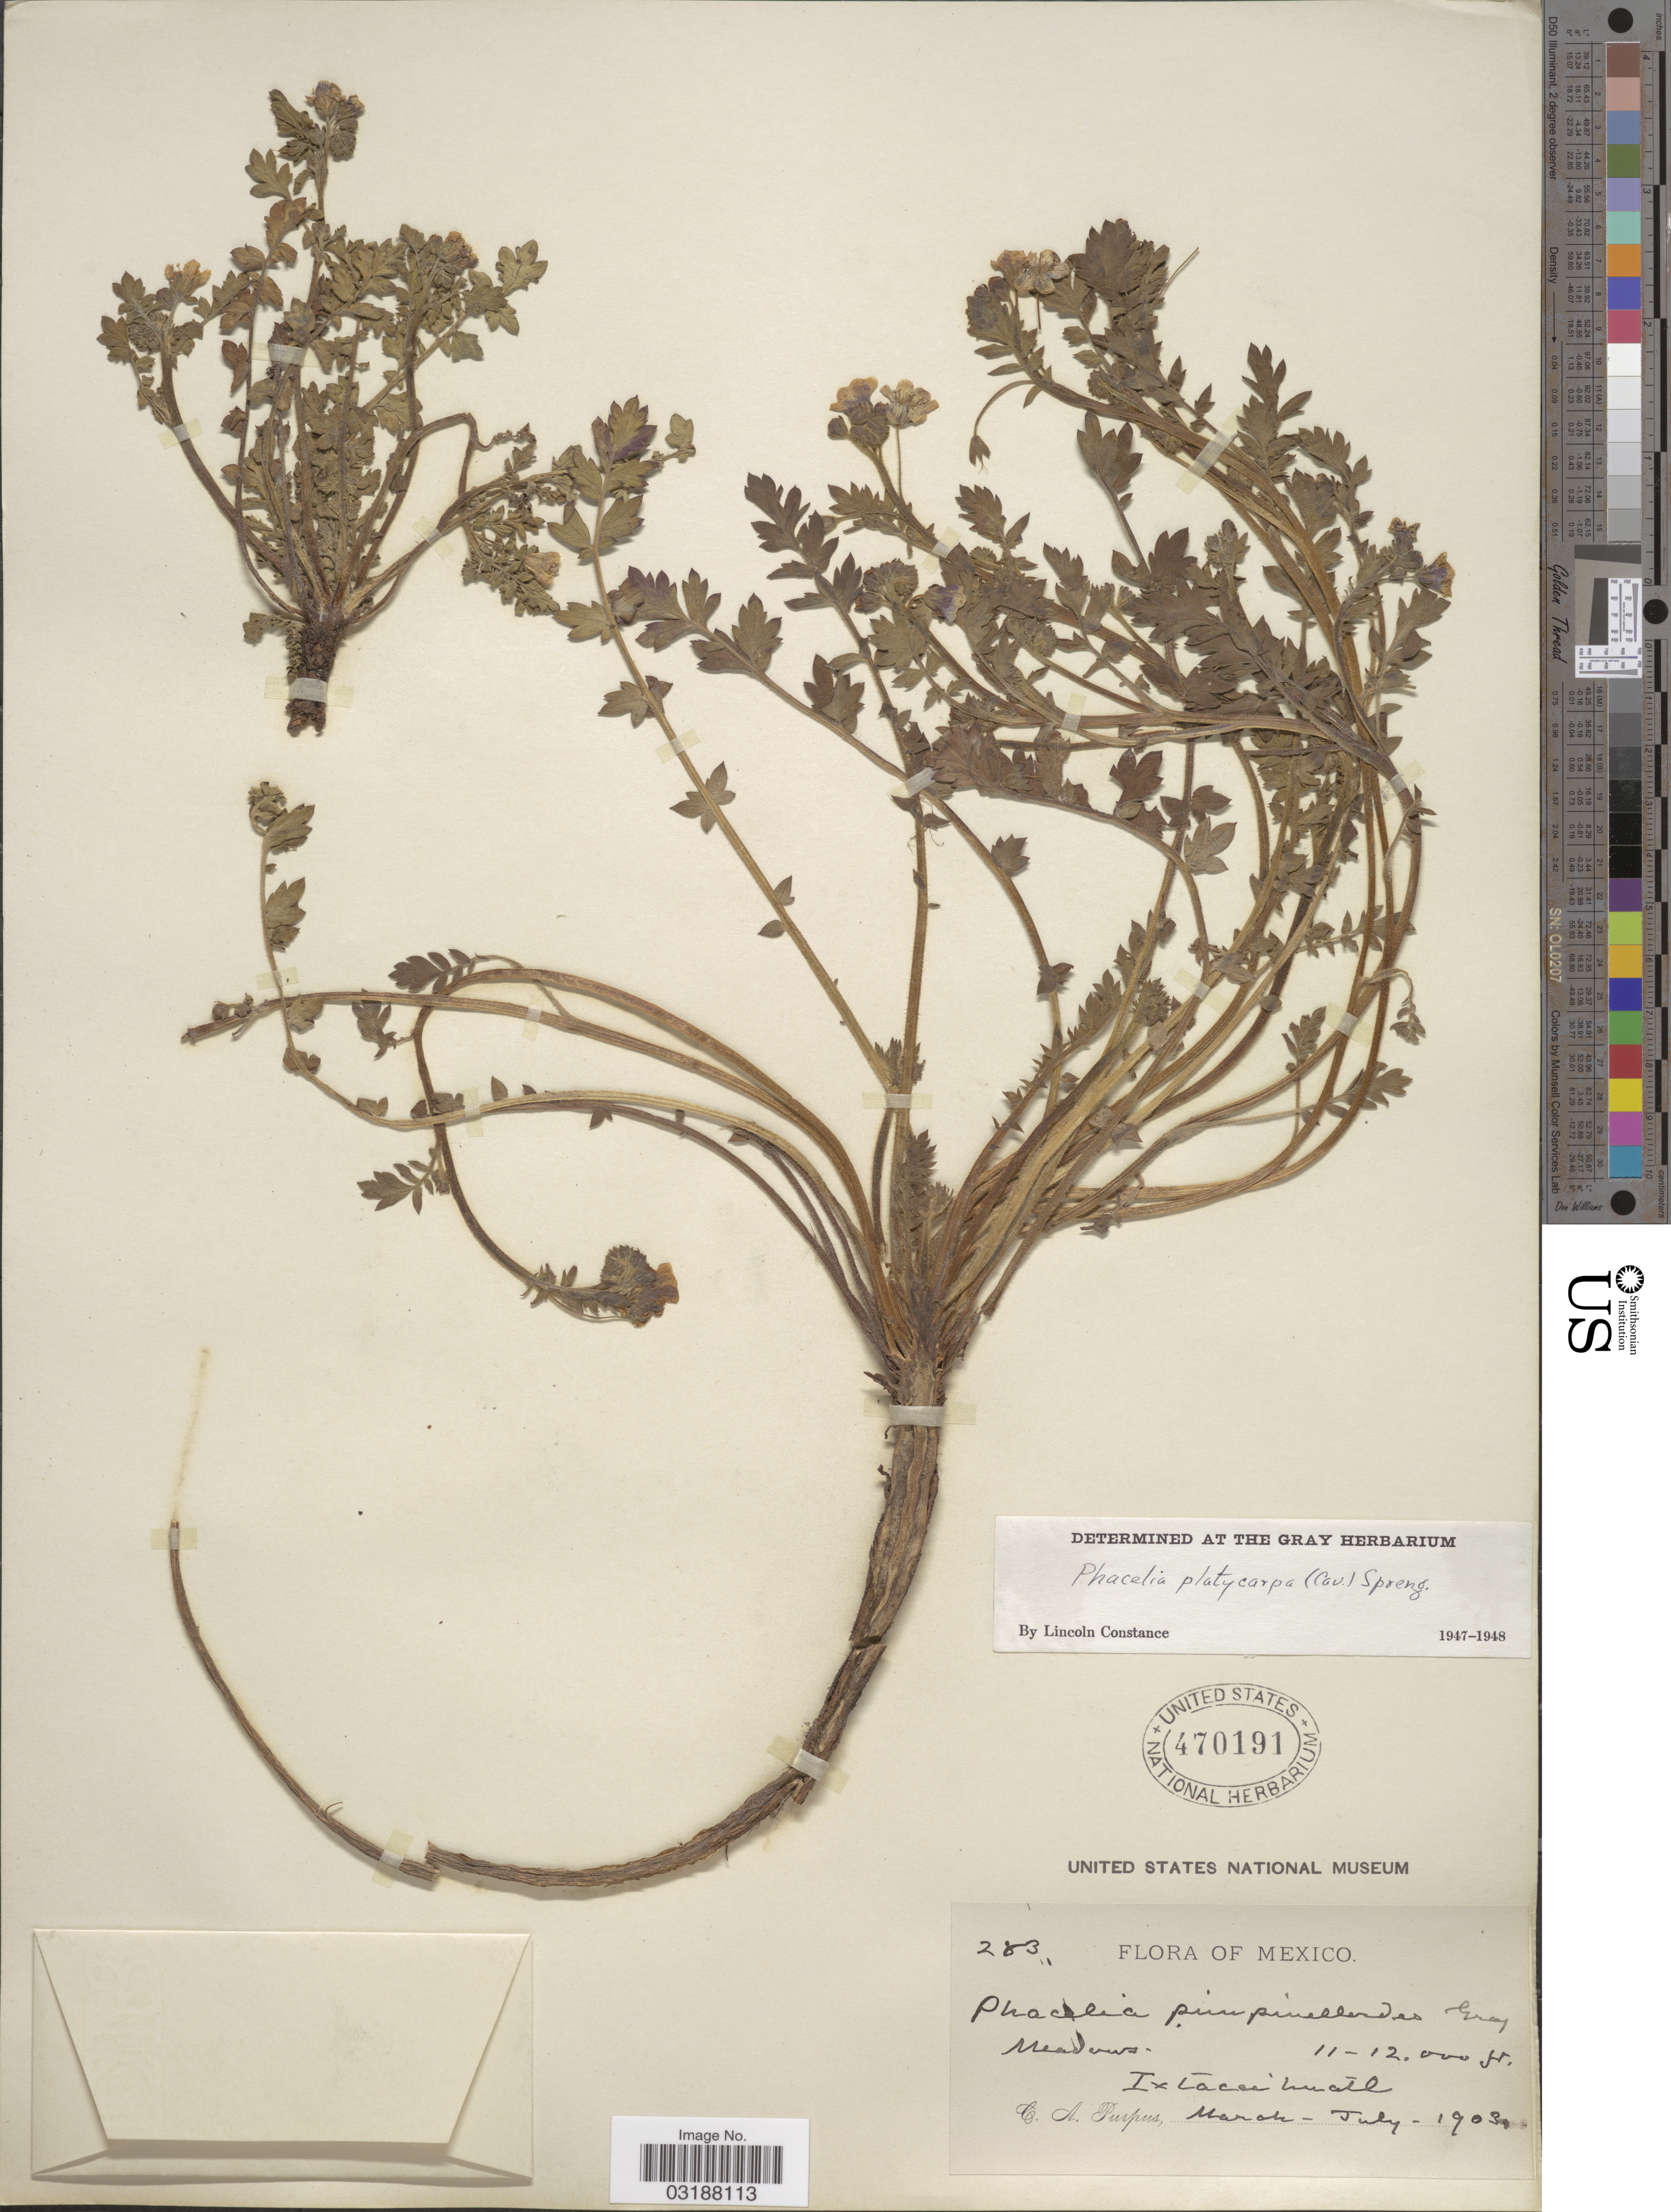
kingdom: Plantae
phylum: Tracheophyta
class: Magnoliopsida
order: Boraginales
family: Hydrophyllaceae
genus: Phacelia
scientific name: Phacelia platycarpa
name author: (Cav.) Spreng.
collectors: C. A. Purpus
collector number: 283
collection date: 1903-03/1903-07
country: Mexico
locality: Ixtaccihuatl.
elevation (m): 3353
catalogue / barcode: US 470191